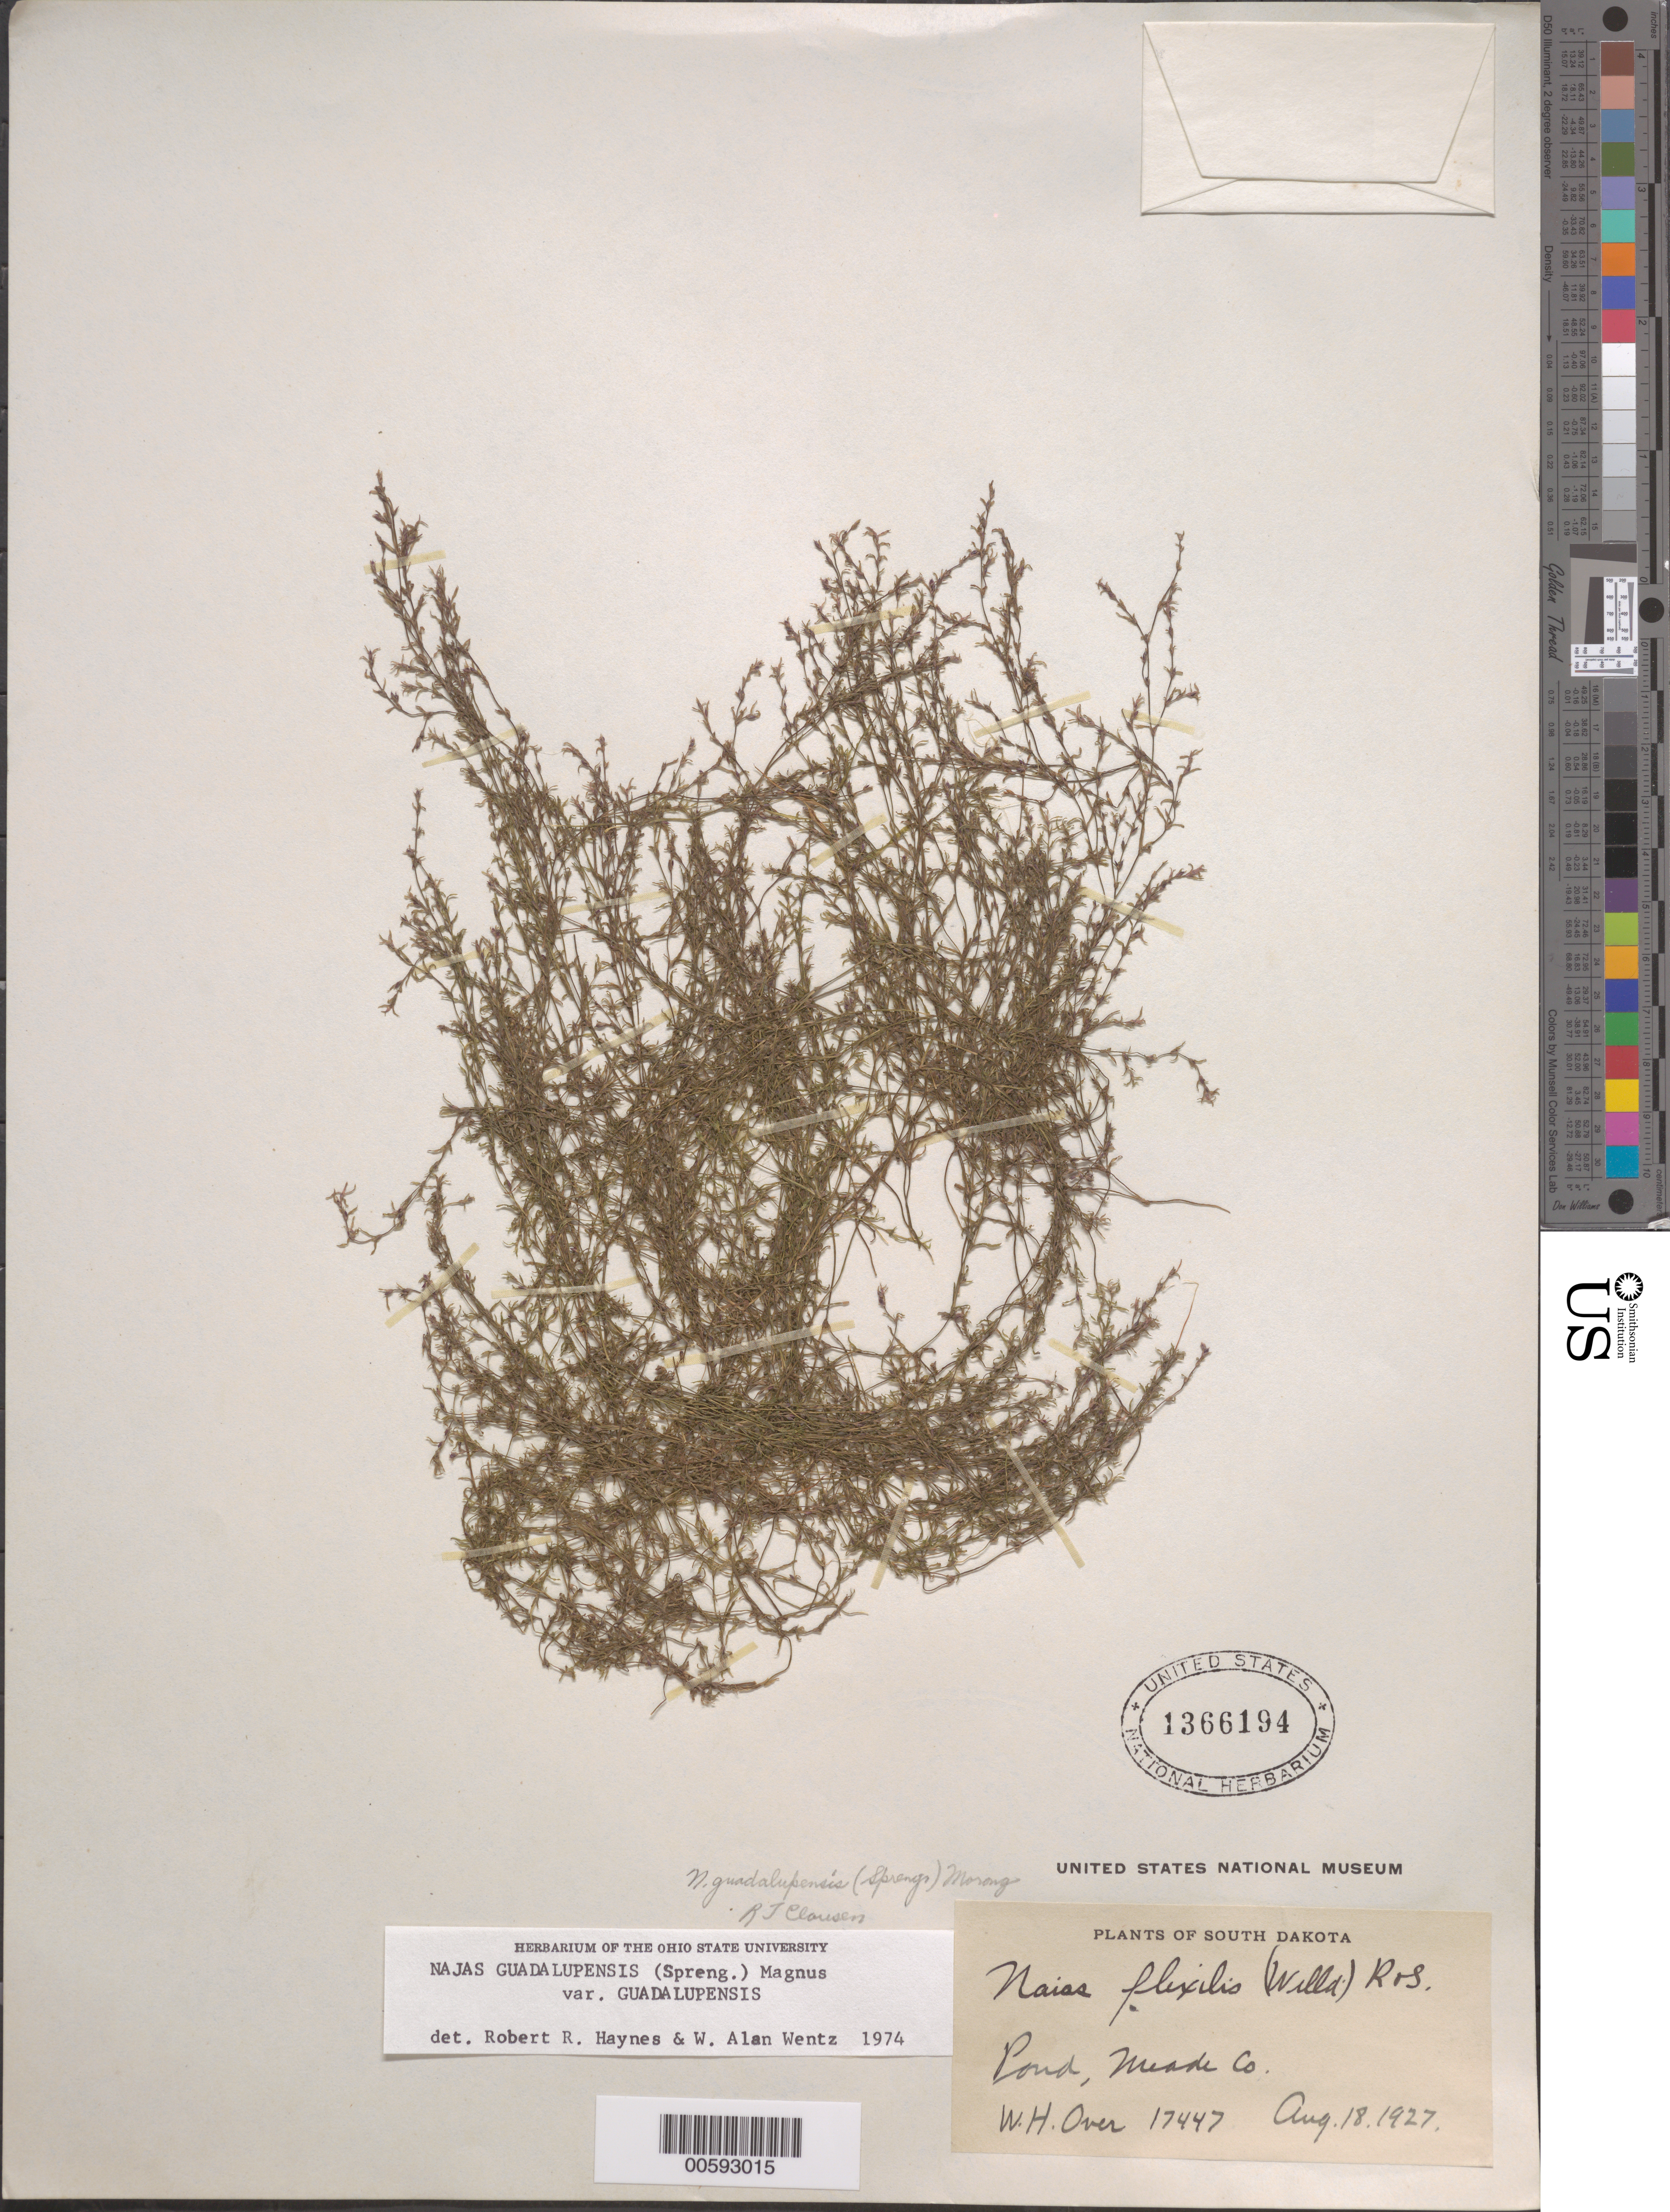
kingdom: Plantae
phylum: Tracheophyta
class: Liliopsida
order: Alismatales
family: Hydrocharitaceae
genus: Najas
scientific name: Najas guadalupensis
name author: (Spreng.) Magnus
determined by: Haynes, R. R.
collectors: W. Over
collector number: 17447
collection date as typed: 18 Aug 1927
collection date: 1927-08-18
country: United States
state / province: South Dakota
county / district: Meade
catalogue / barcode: US 1366194